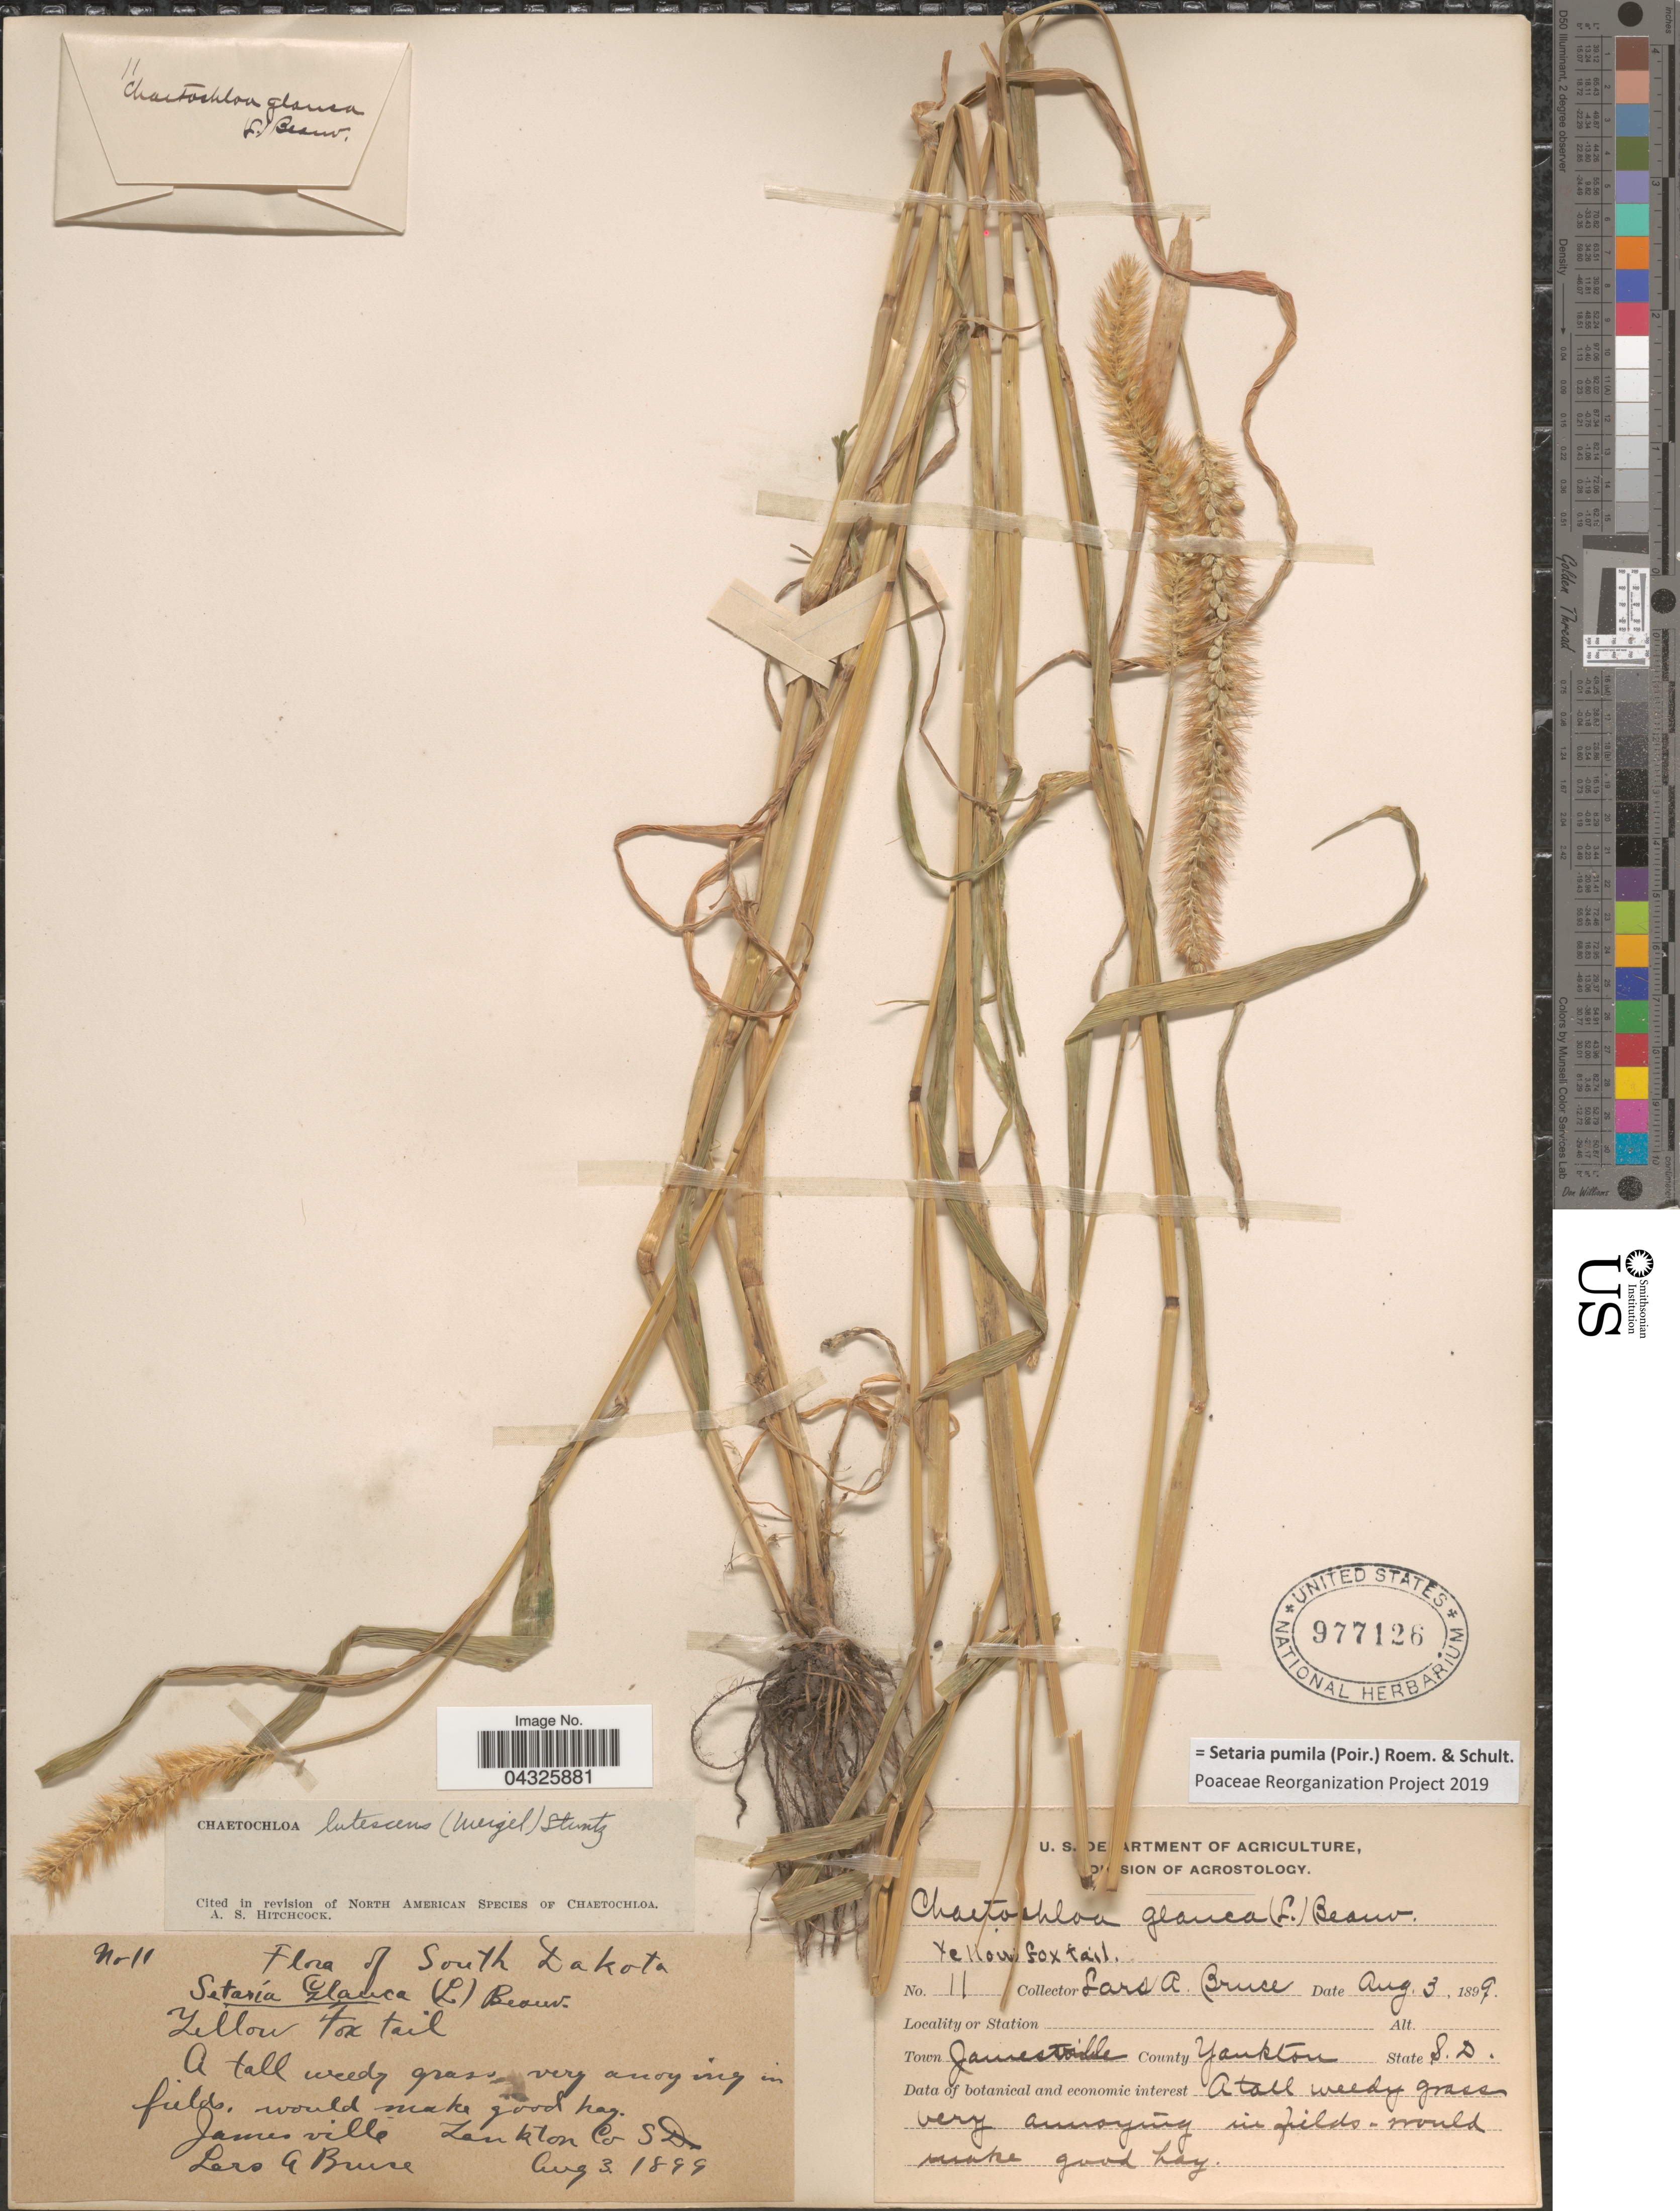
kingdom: Plantae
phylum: Tracheophyta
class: Liliopsida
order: Poales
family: Poaceae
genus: Setaria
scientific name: Setaria pumila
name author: (Poir.) Roem. & Schult.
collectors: L. Bruce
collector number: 11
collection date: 1899-08-03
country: United States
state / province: South Dakota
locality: Town Jamesville. County Yankton.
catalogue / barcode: US 977126